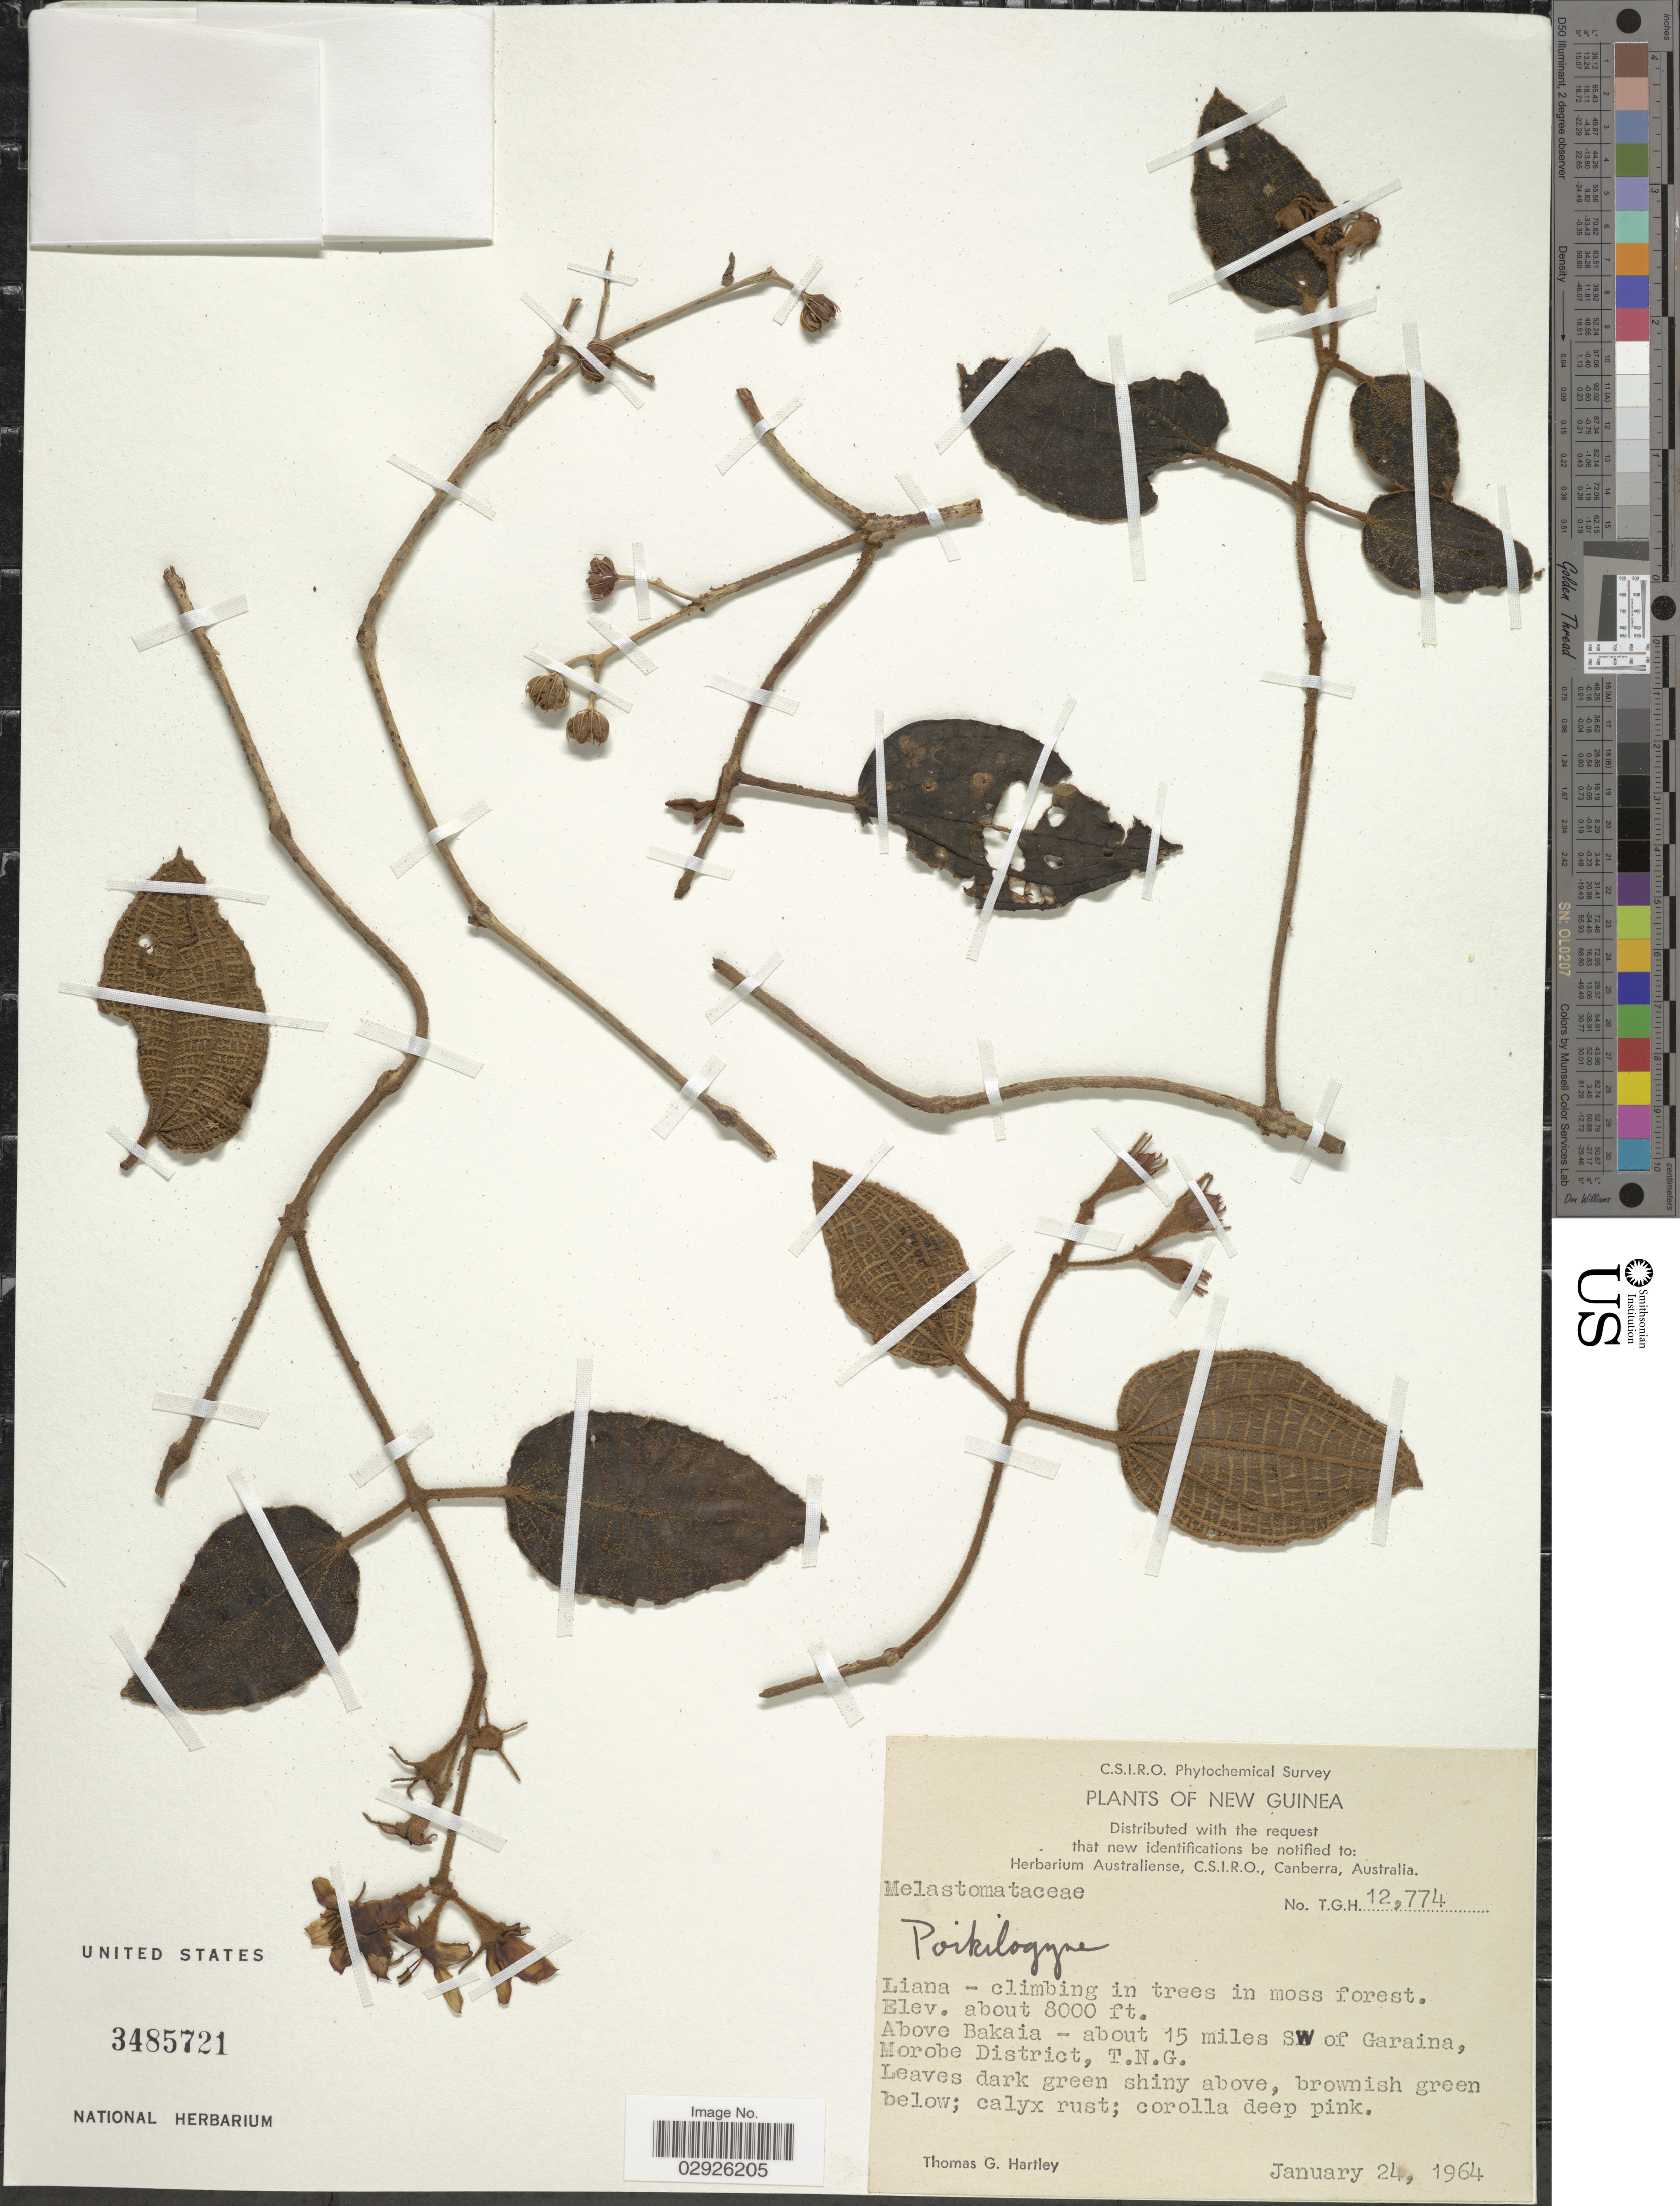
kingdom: Plantae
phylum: Tracheophyta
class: Magnoliopsida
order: Myrtales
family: Melastomataceae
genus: Poikilogyne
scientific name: Poikilogyne sp.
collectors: T. G. Hartley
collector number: T.G.H.12774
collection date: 1964-01-24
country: Papua New Guinea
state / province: Morobe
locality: New Guinea. Above Bakaia - about 15 miles SW of Garaina, Morobe District, T.N.G.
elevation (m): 2438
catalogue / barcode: US 3485721